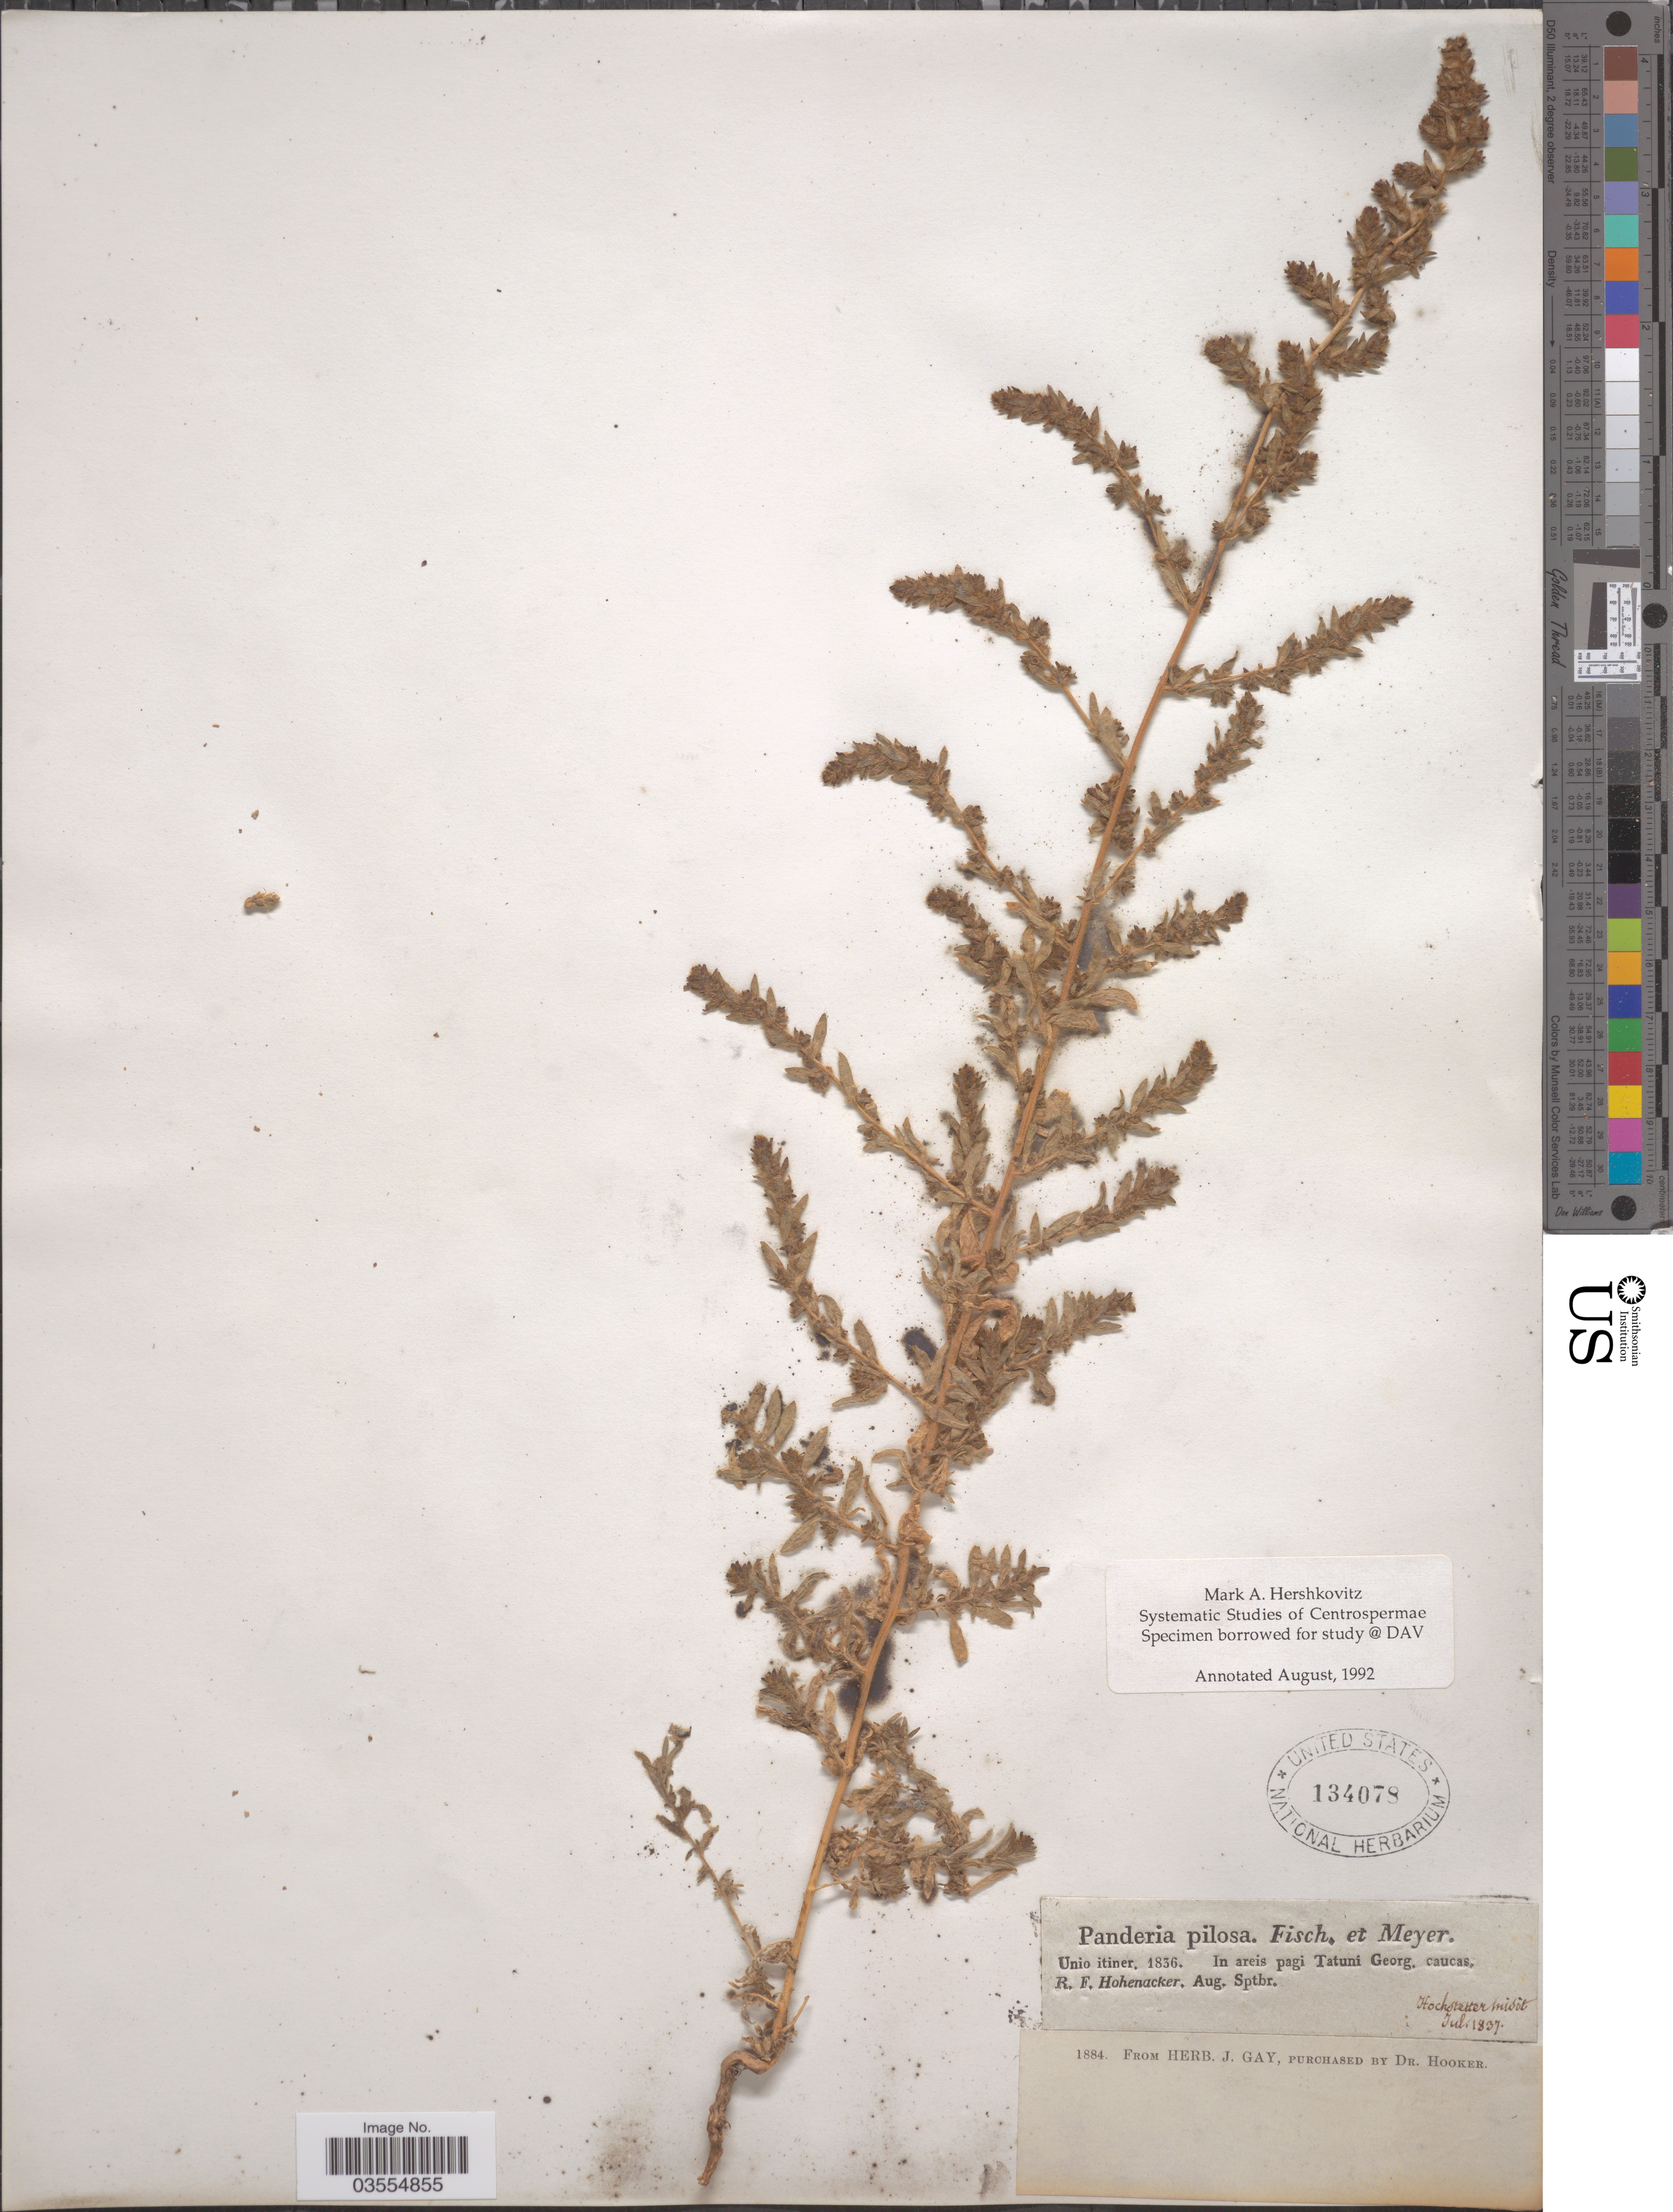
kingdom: Plantae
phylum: Tracheophyta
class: Magnoliopsida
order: Caryophyllales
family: Amaranthaceae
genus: Bassia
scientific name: Bassia pilosa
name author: (Fisch. & C.A. Mey.) Freitag & G. Kadereit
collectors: R. F. Hohenacker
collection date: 1836-08/1836-09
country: Georgia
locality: In areis pagi Tatuni Georg. caucas.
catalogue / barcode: US 134078